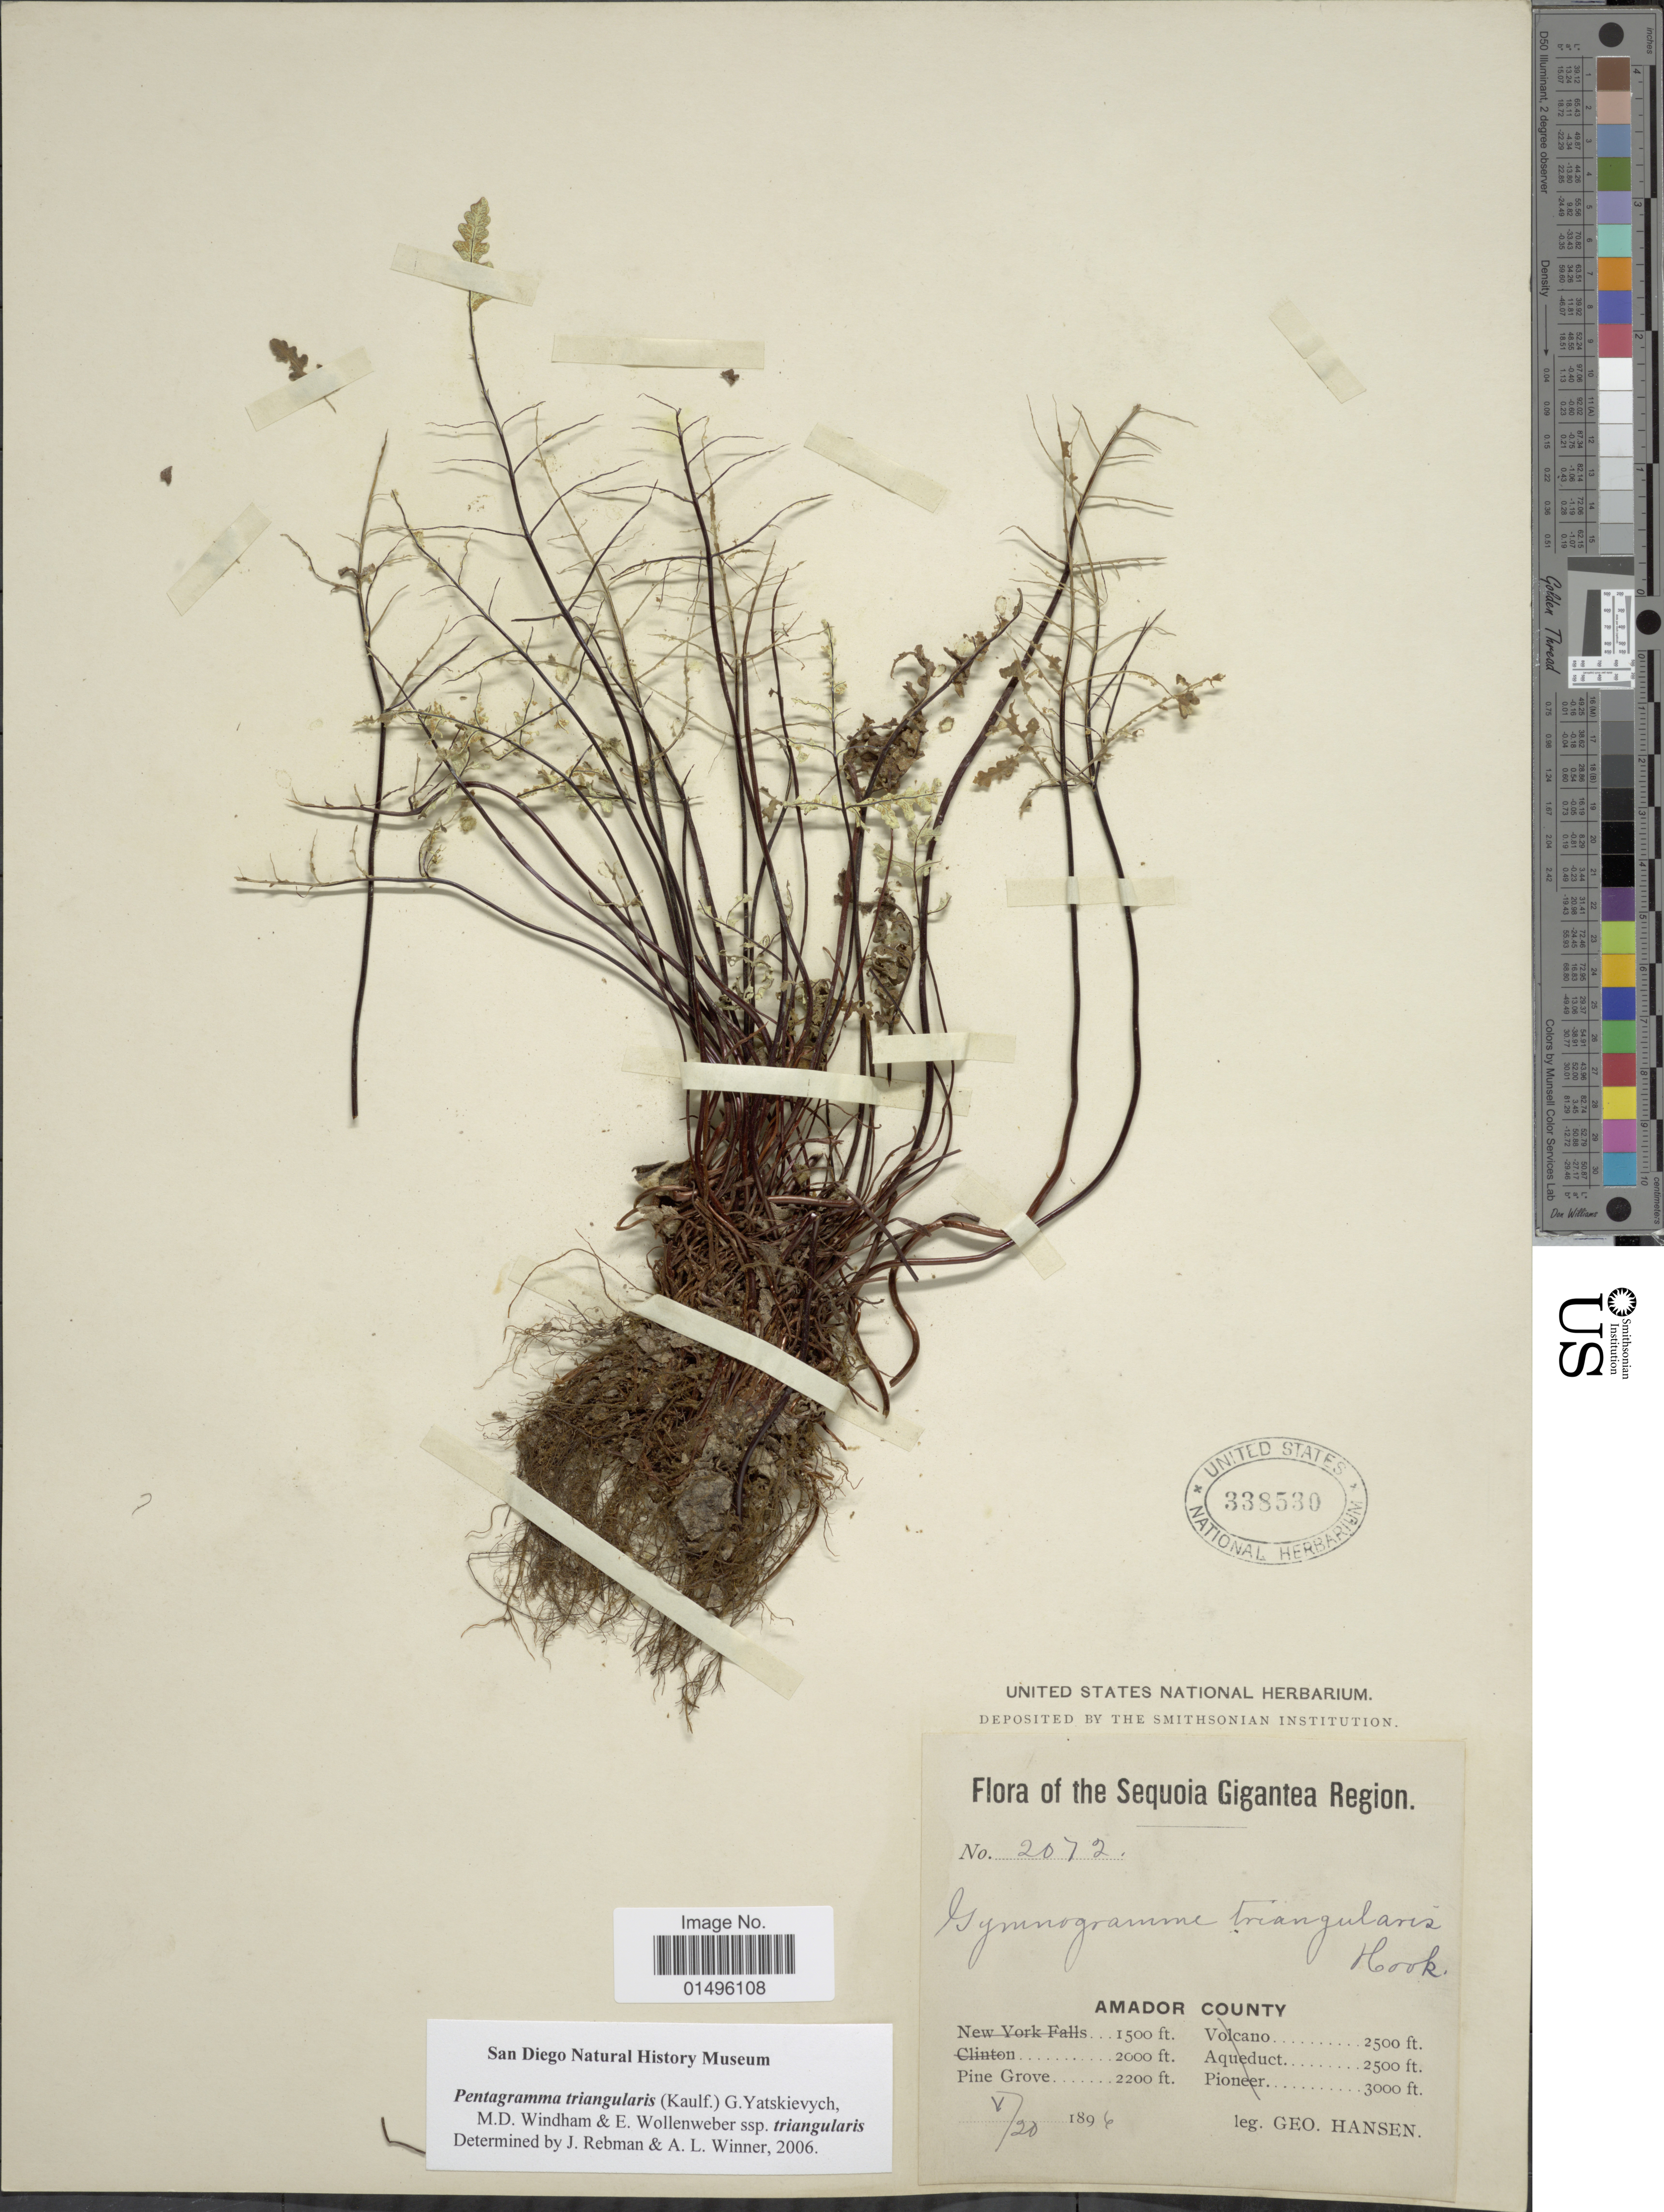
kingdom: Plantae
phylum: Tracheophyta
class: Polypodiopsida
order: Polypodiales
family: Pteridaceae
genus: Pentagramma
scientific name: Pentagramma triangularis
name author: (Kaulf.) Yatsk. et al.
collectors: G. Hansen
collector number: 2072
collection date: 1896-05-20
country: United States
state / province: California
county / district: Amador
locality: Sequoia Gigantea Region, Amador County Pine Grove.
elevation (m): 671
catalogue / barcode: US 338530